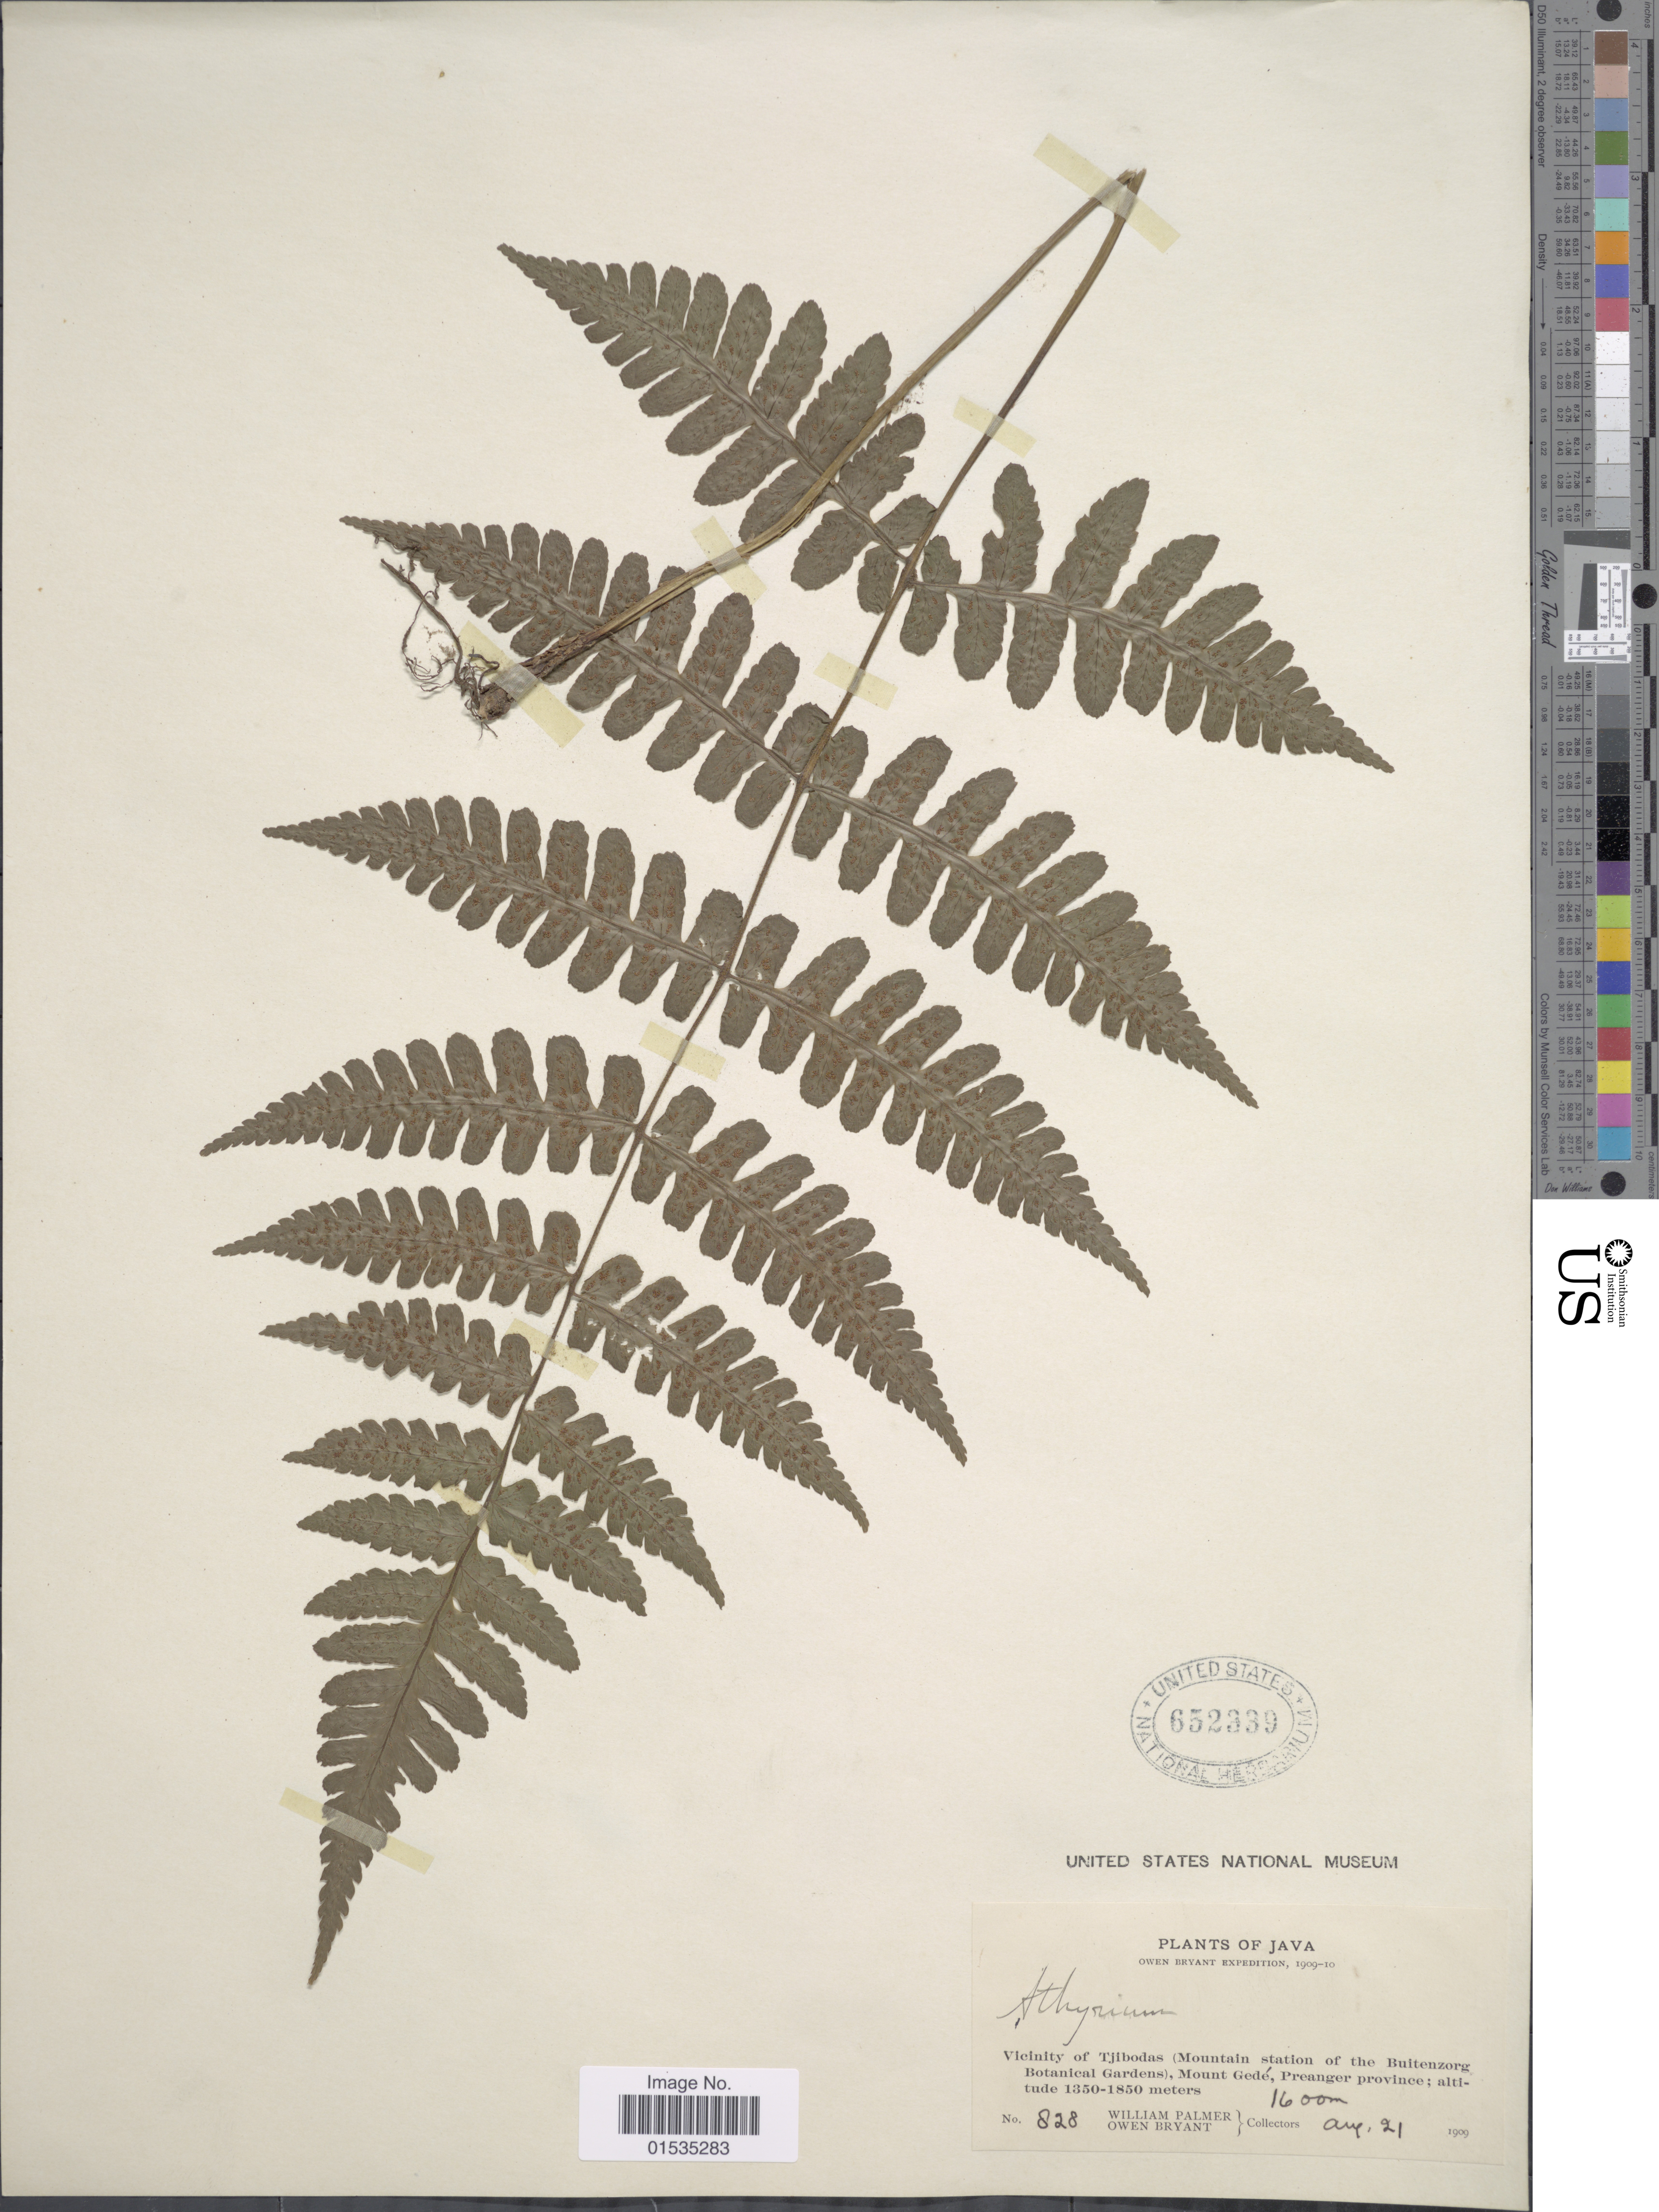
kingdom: Plantae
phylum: Tracheophyta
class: Polypodiopsida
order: Polypodiales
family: Athyriaceae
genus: Diplazium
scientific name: Diplazium sp.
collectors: W. Palmer & O. Bryant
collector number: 828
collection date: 1909-08-21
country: Indonesia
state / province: Java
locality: Vicinity of Tjibodas (Mountains station of the Buitenzorg Botanical Gardens), Mount Gedé, Preanger Province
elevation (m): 1600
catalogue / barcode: US 652339